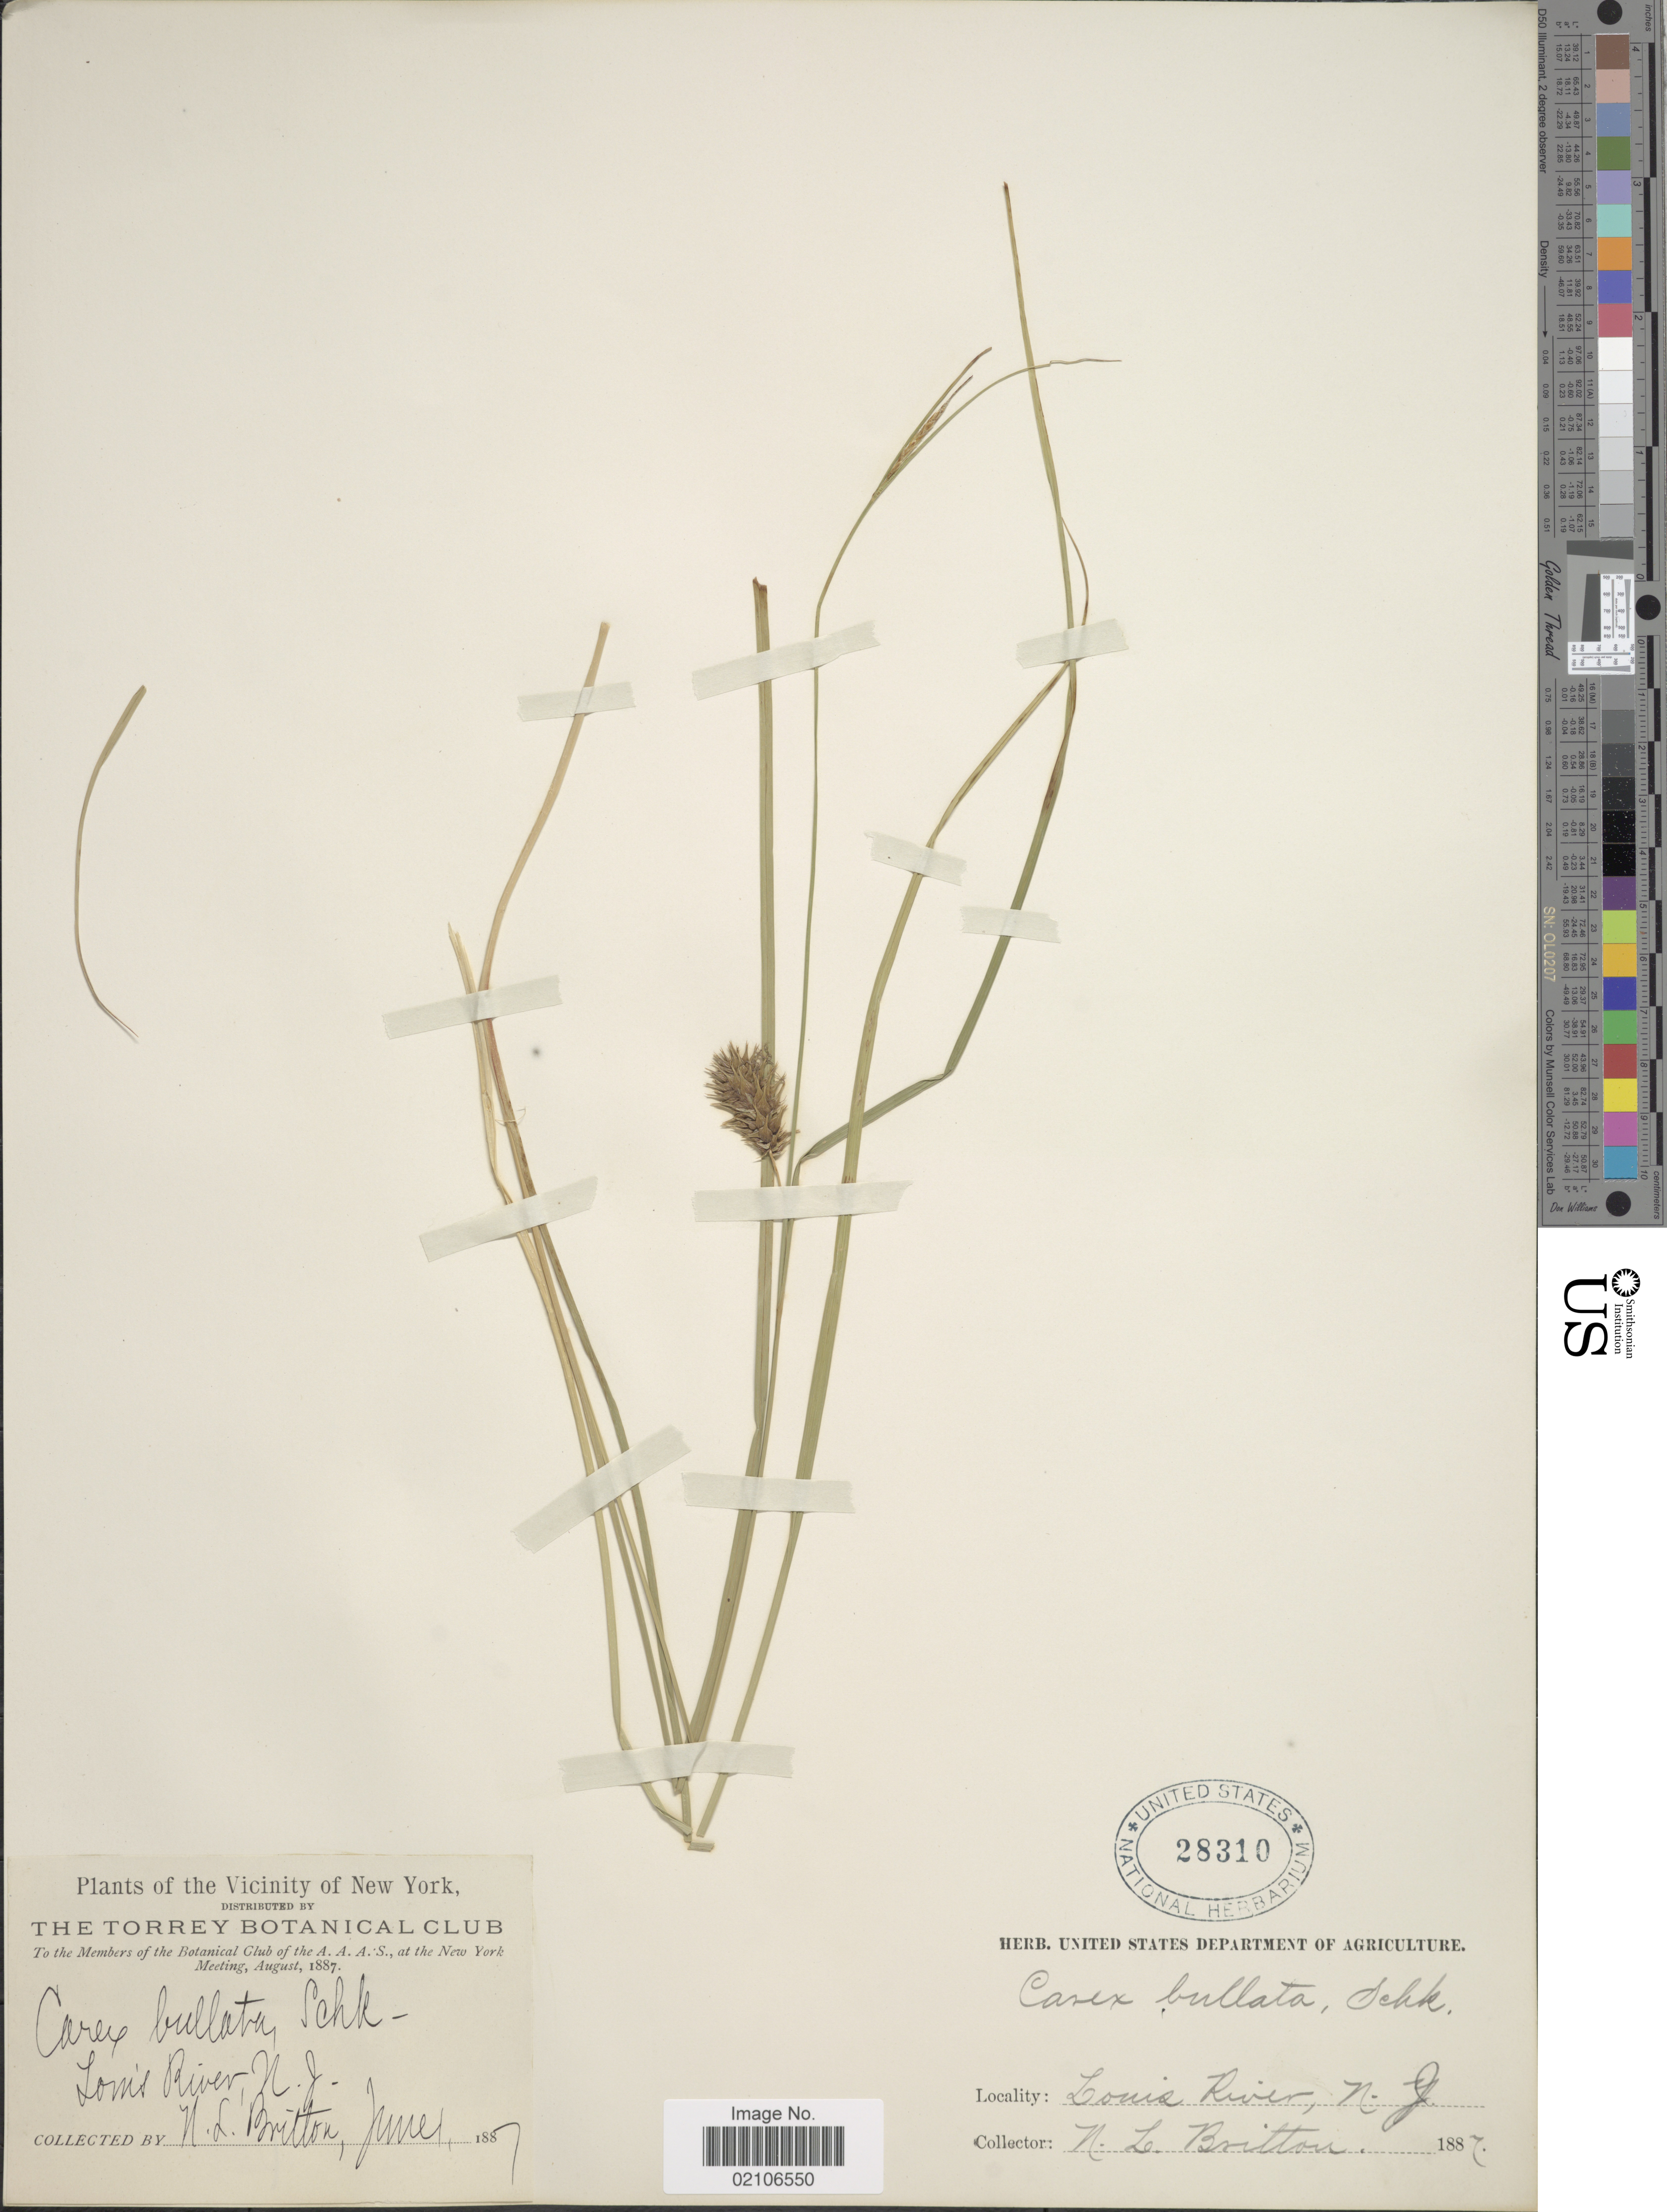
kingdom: Plantae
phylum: Tracheophyta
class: Liliopsida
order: Poales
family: Cyperaceae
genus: Carex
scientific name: Carex bullata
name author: Schkuhr ex Willd.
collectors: N. Britton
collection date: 1887-06-01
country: United States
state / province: New Jersey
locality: Vicinity of New York, Tom's River, N.J.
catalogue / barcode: US 28310